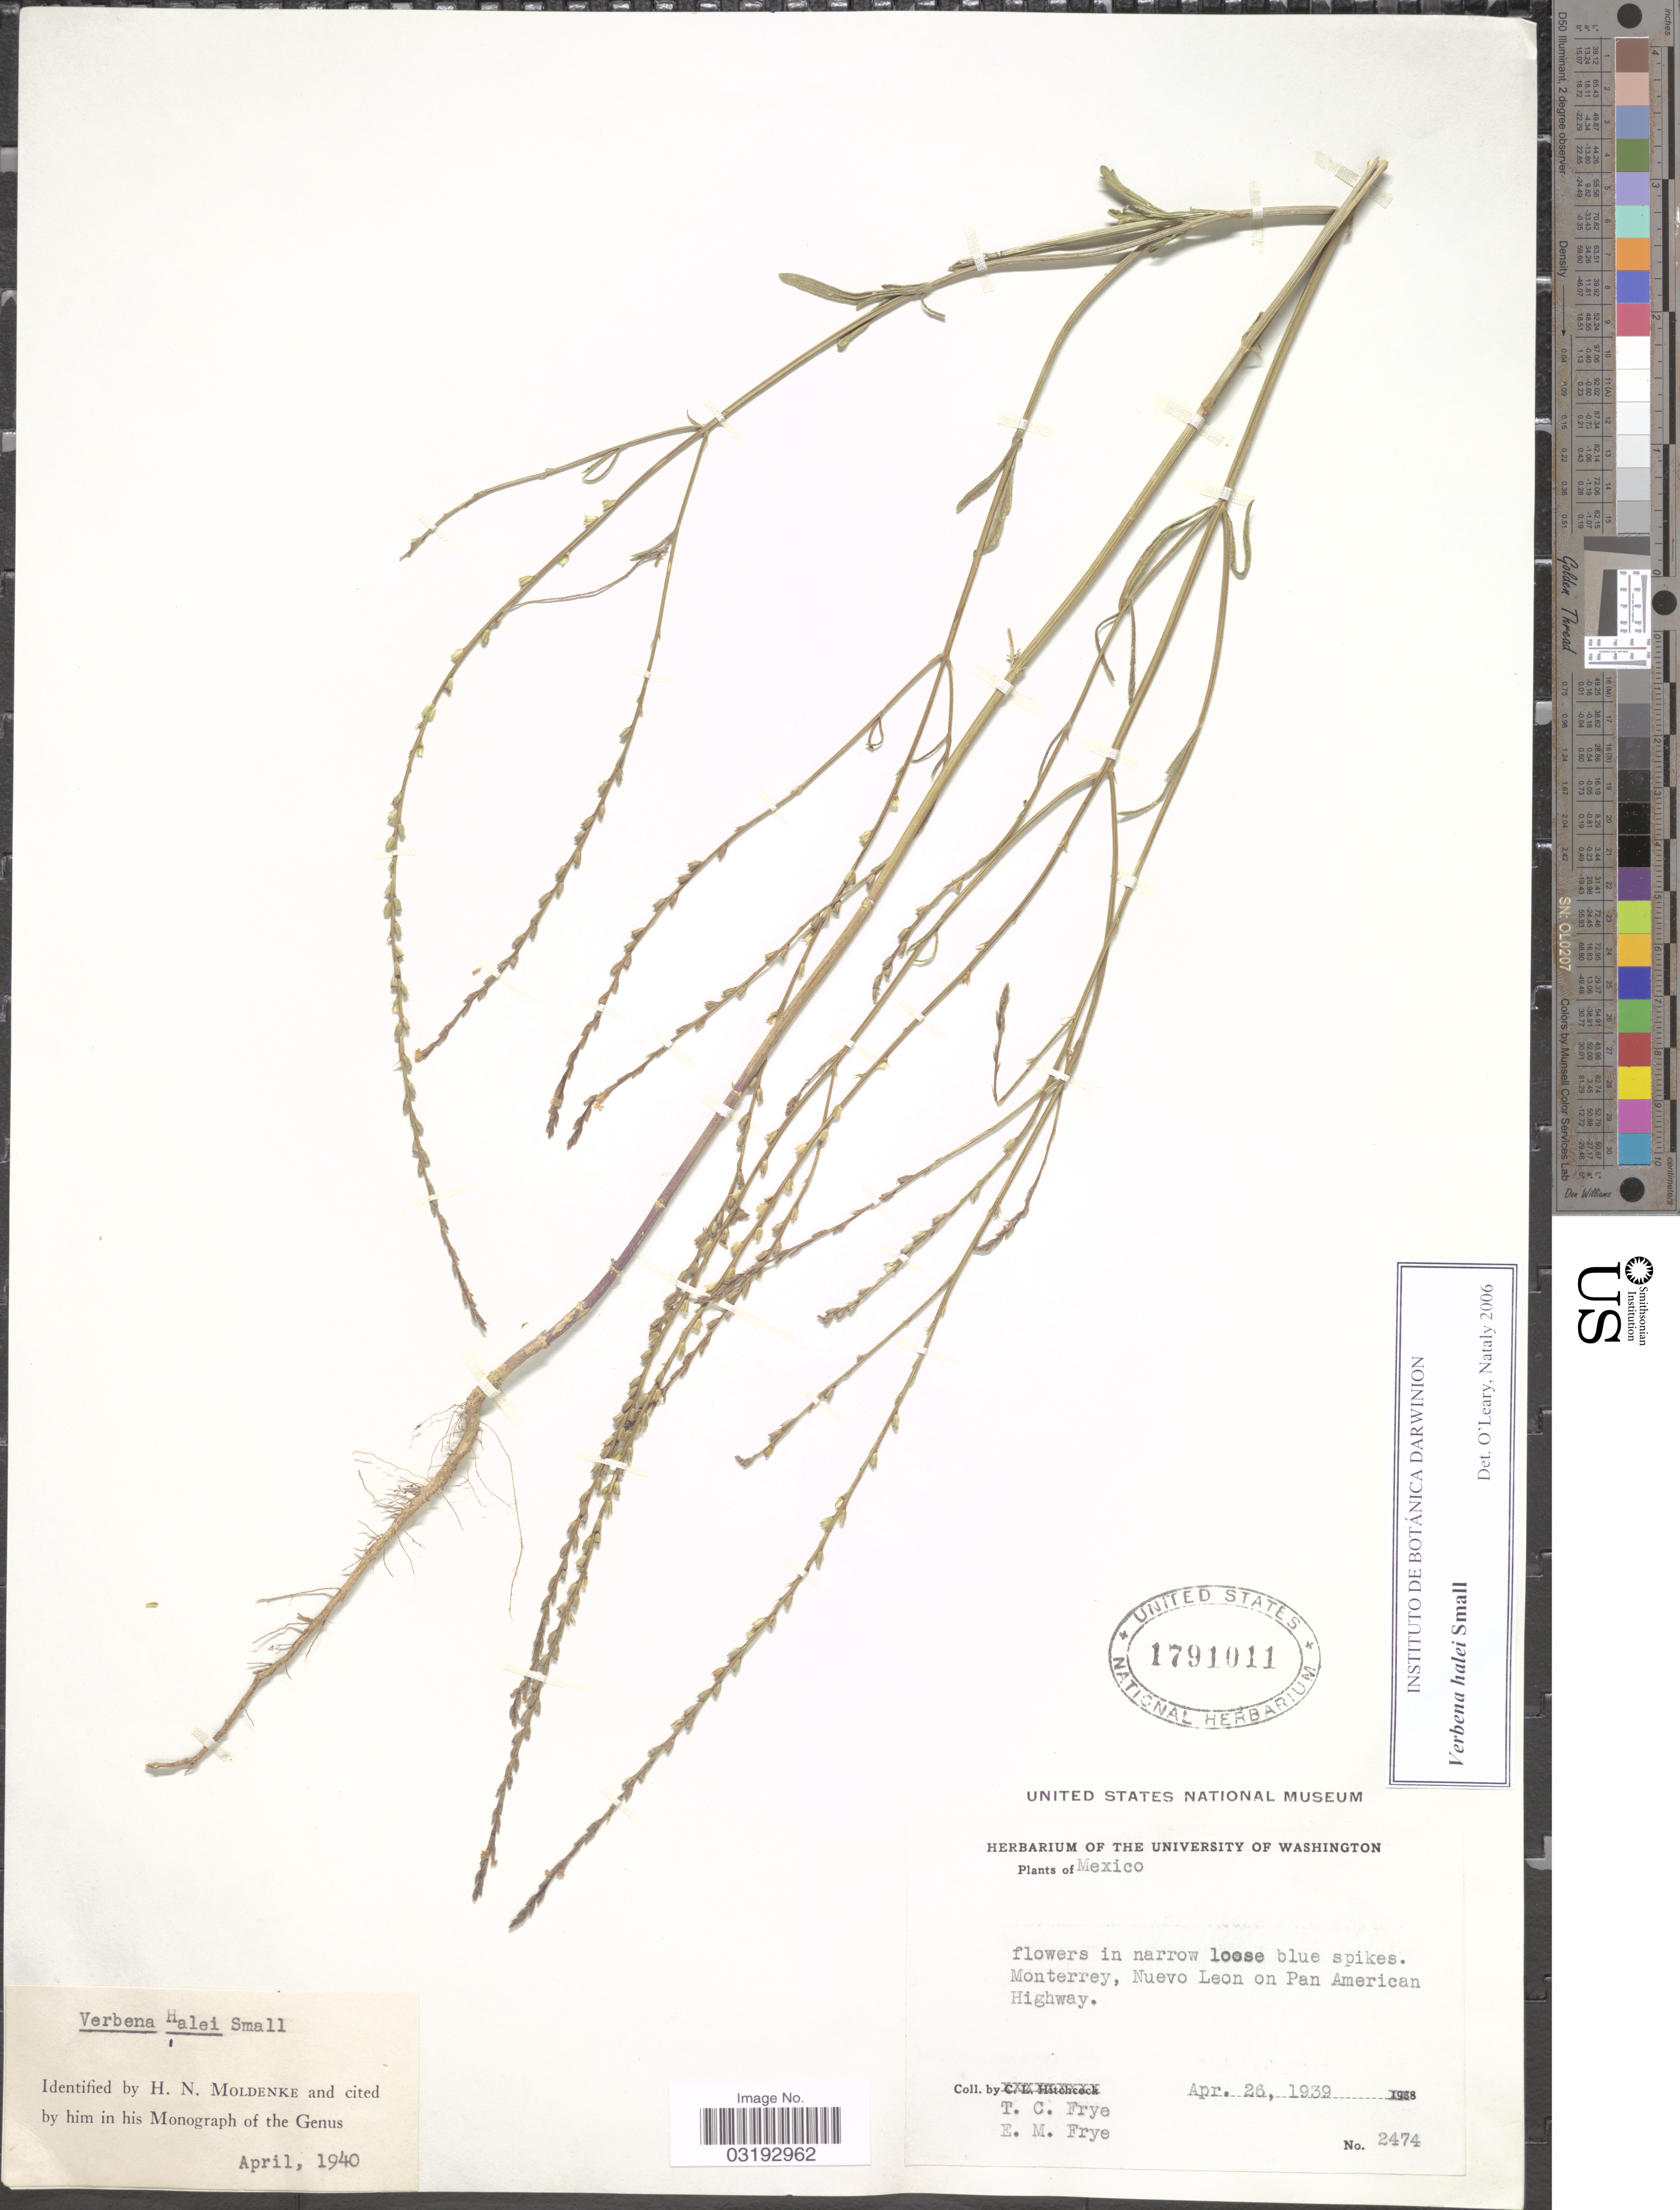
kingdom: Plantae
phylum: Tracheophyta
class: Magnoliopsida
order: Lamiales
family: Verbenaceae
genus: Verbena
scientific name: Verbena halei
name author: Small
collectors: T. C. Frye & E. Frye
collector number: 2474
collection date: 1939-04-26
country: Mexico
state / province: Nuevo León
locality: Monterrey, Nuevo Leon on Pan American Highway.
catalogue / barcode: US 1791011